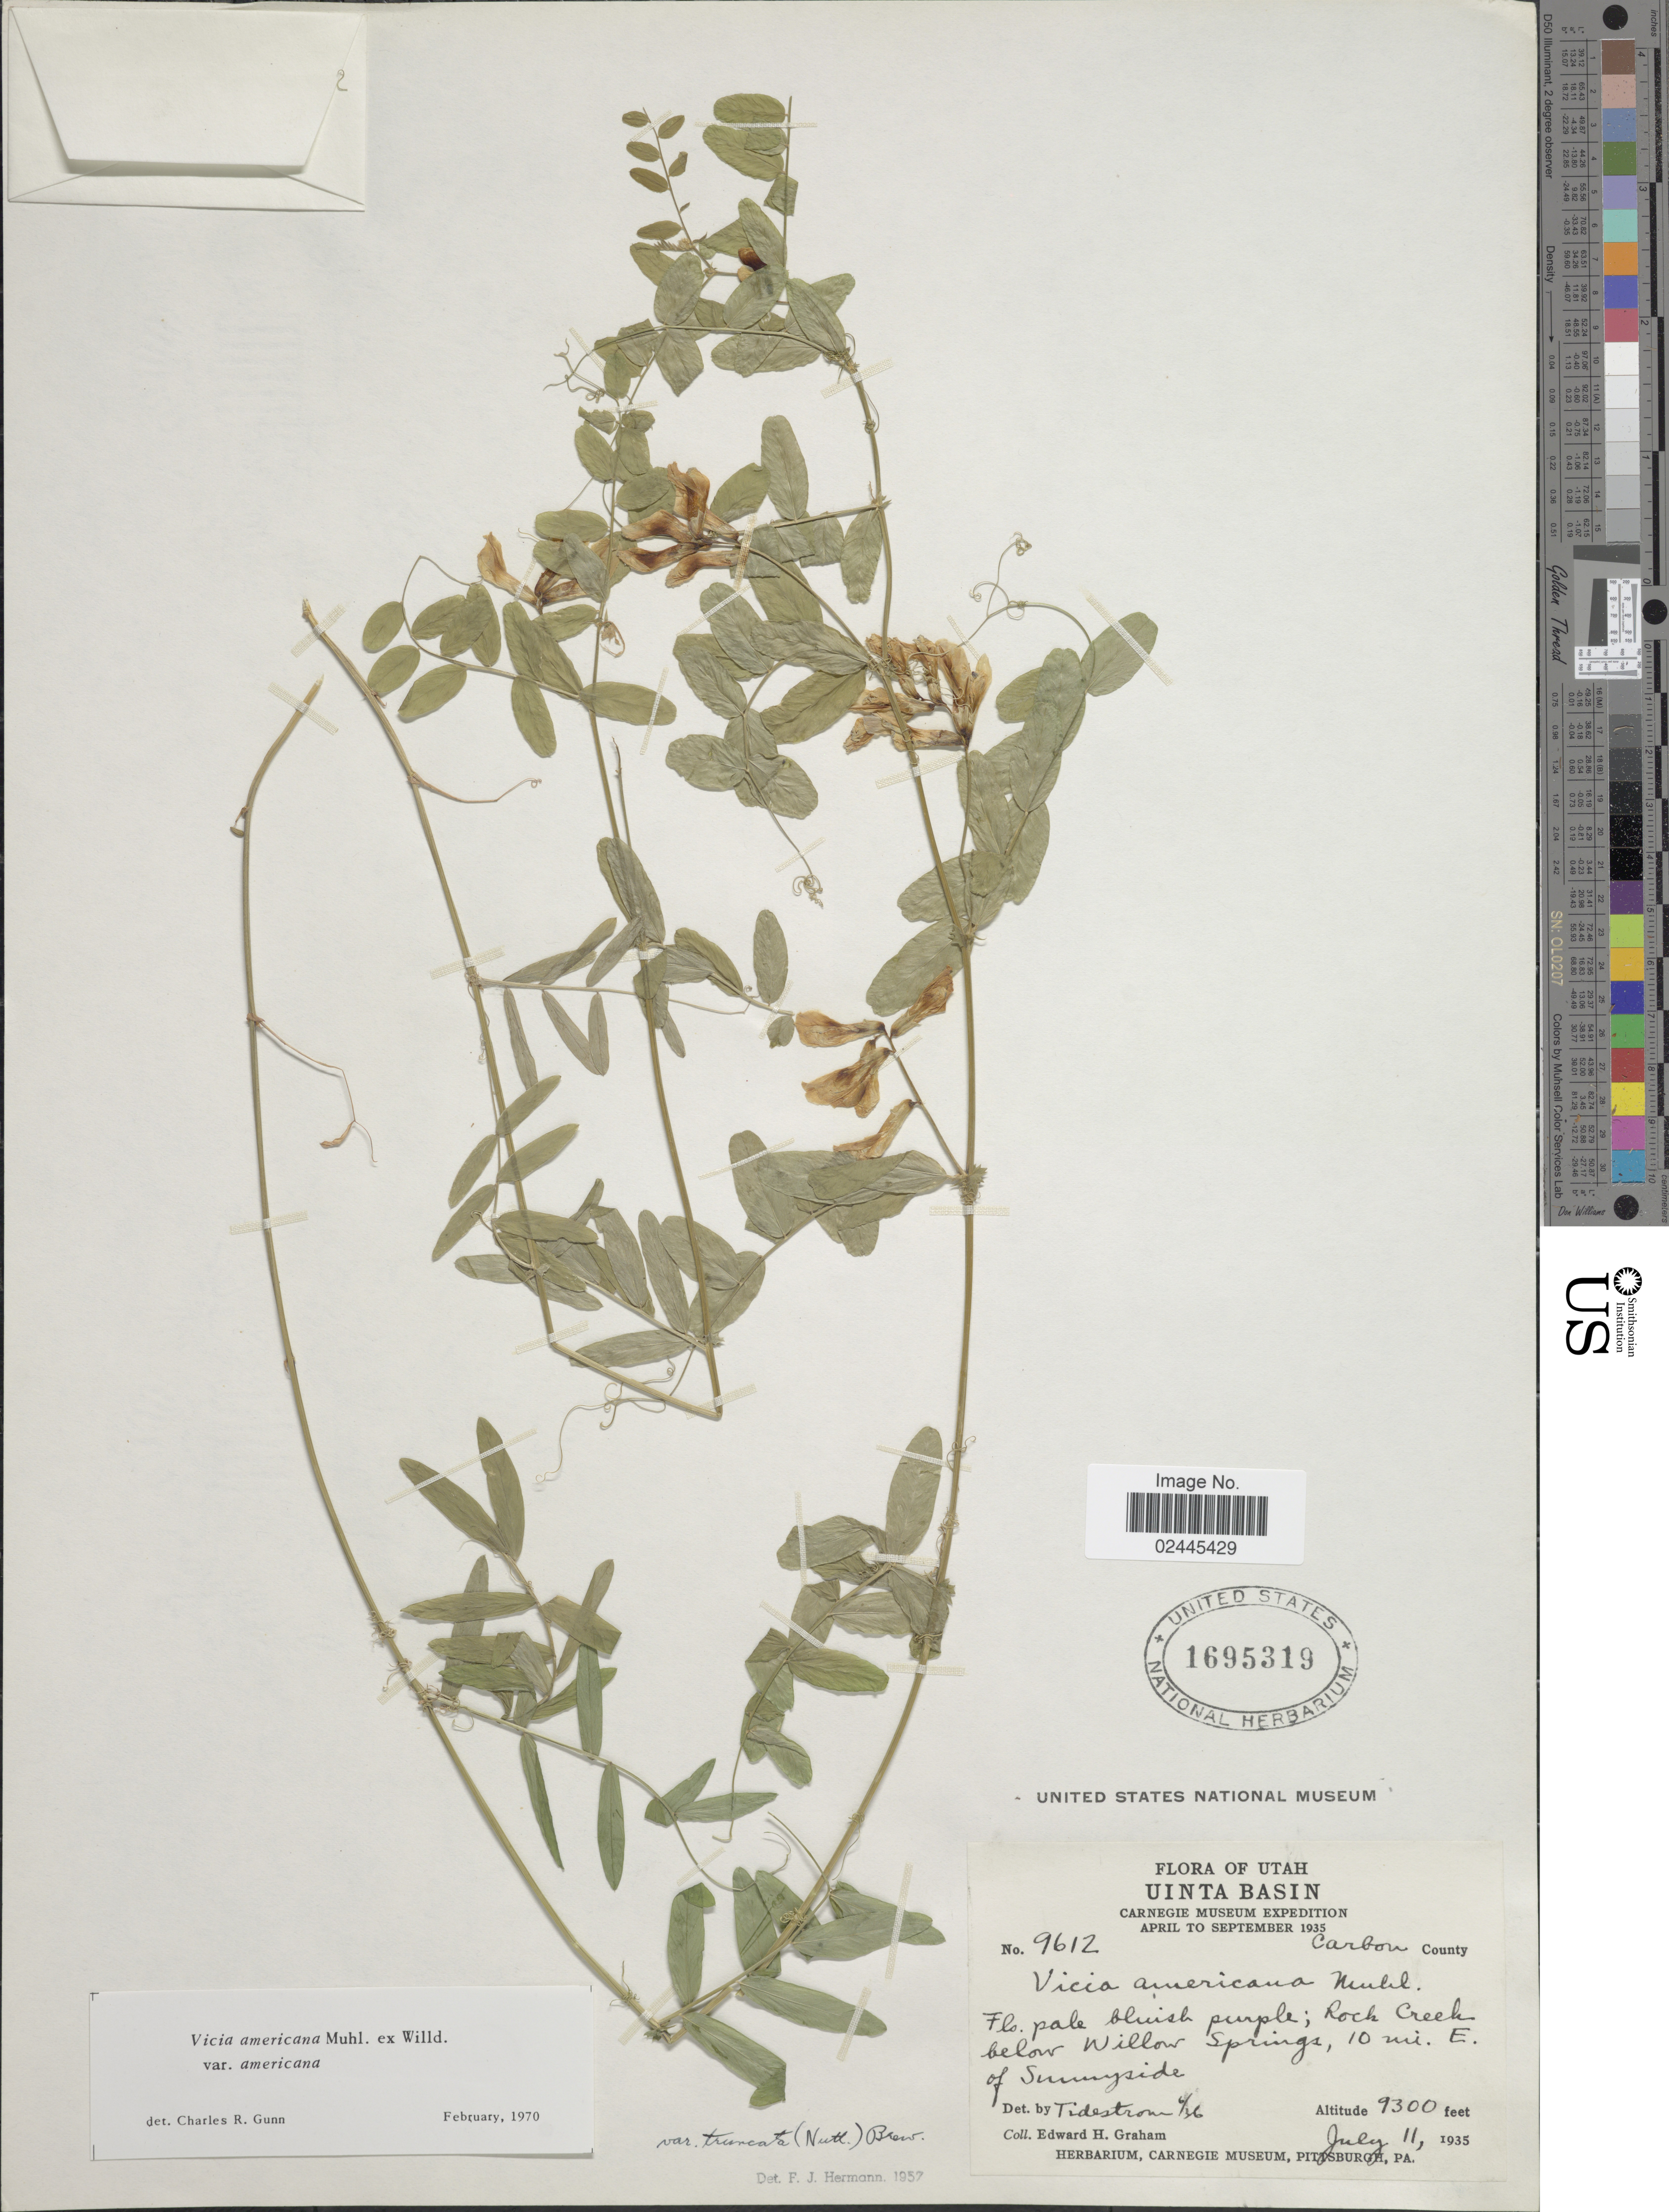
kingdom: Plantae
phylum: Tracheophyta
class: Magnoliopsida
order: Fabales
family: Fabaceae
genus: Vicia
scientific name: Vicia americana var. americana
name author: Muhl. ex Willd.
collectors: E. H. Graham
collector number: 9612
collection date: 1935-07-11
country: United States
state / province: Utah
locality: Uinta Basin. Rock Creek below Willow Springs, 10 mi. E. of Sunnyside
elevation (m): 2835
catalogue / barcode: US 1695319